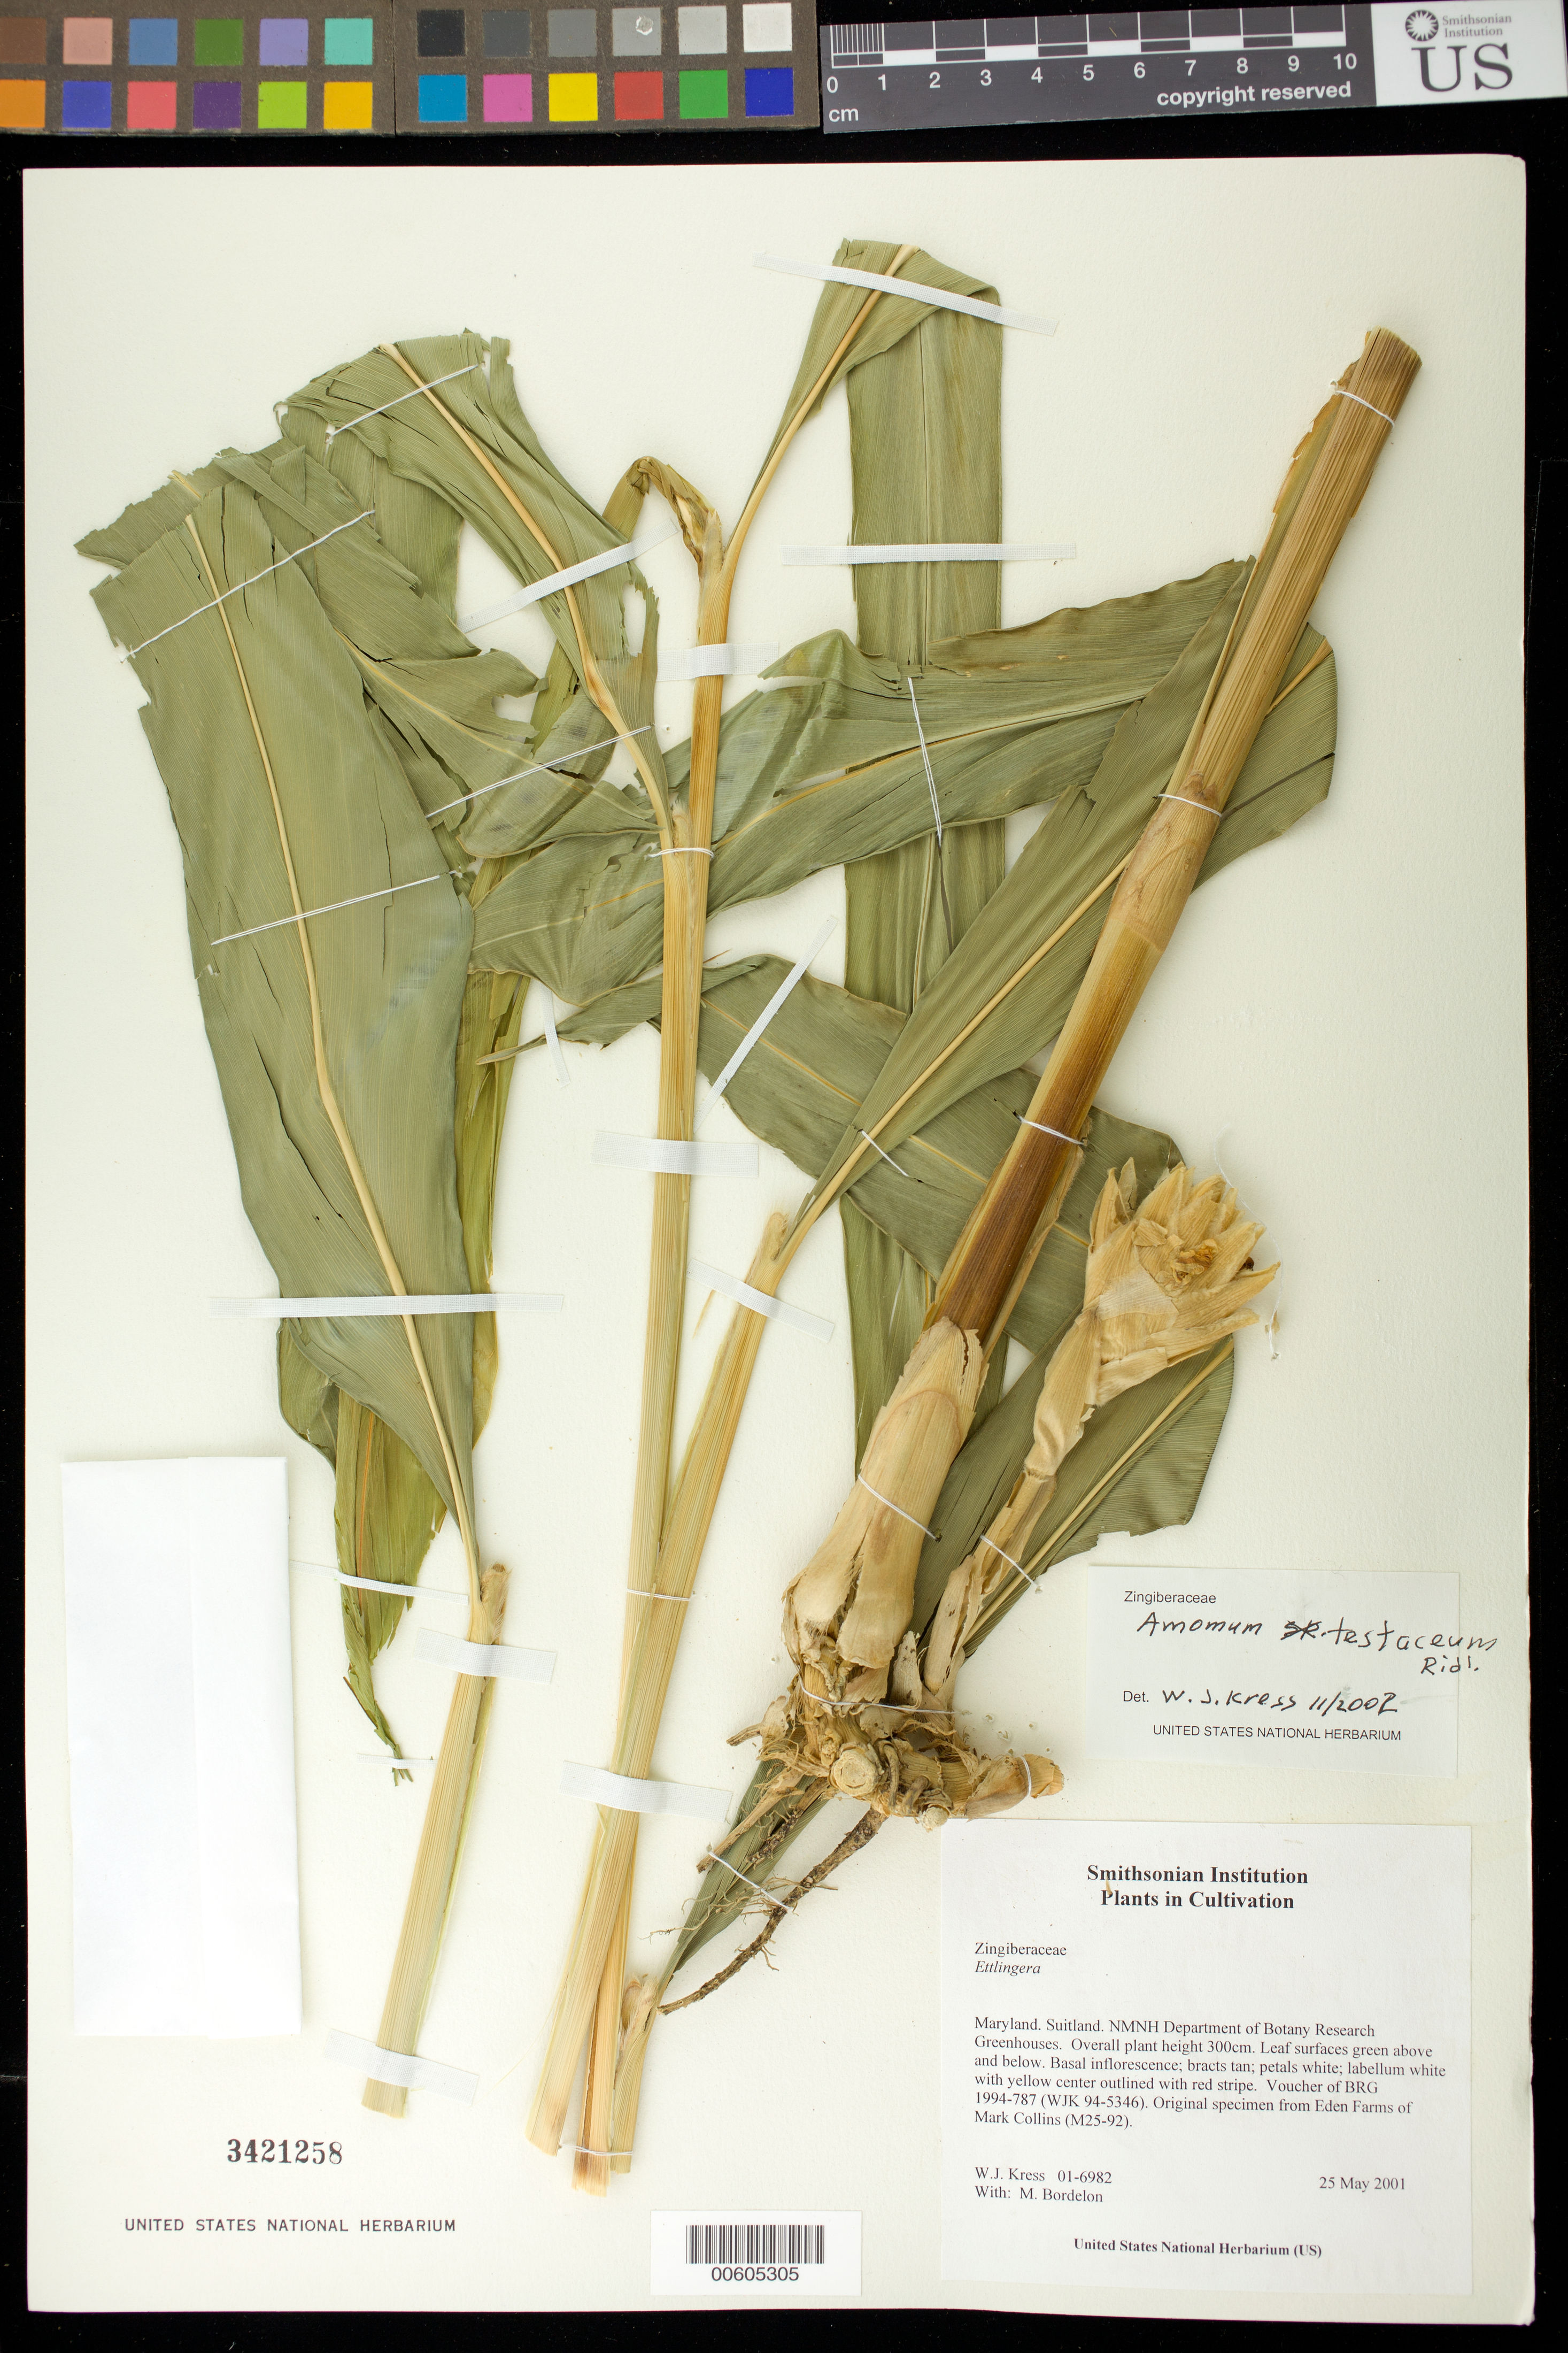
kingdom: Plantae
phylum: Tracheophyta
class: Liliopsida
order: Zingiberales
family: Zingiberaceae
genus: Amomum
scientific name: Amomum testaceum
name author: Ridl.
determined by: Kress, W. J., (US), Smithsonian Institution - National Museum of Natural History (UNITED STATES)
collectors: W. J. Kress & M. Bordelon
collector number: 01-6982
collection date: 2001-05-25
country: United States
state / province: Maryland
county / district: Prince George's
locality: NMNH Botany Research Greenhouses. Suitland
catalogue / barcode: US 3421258